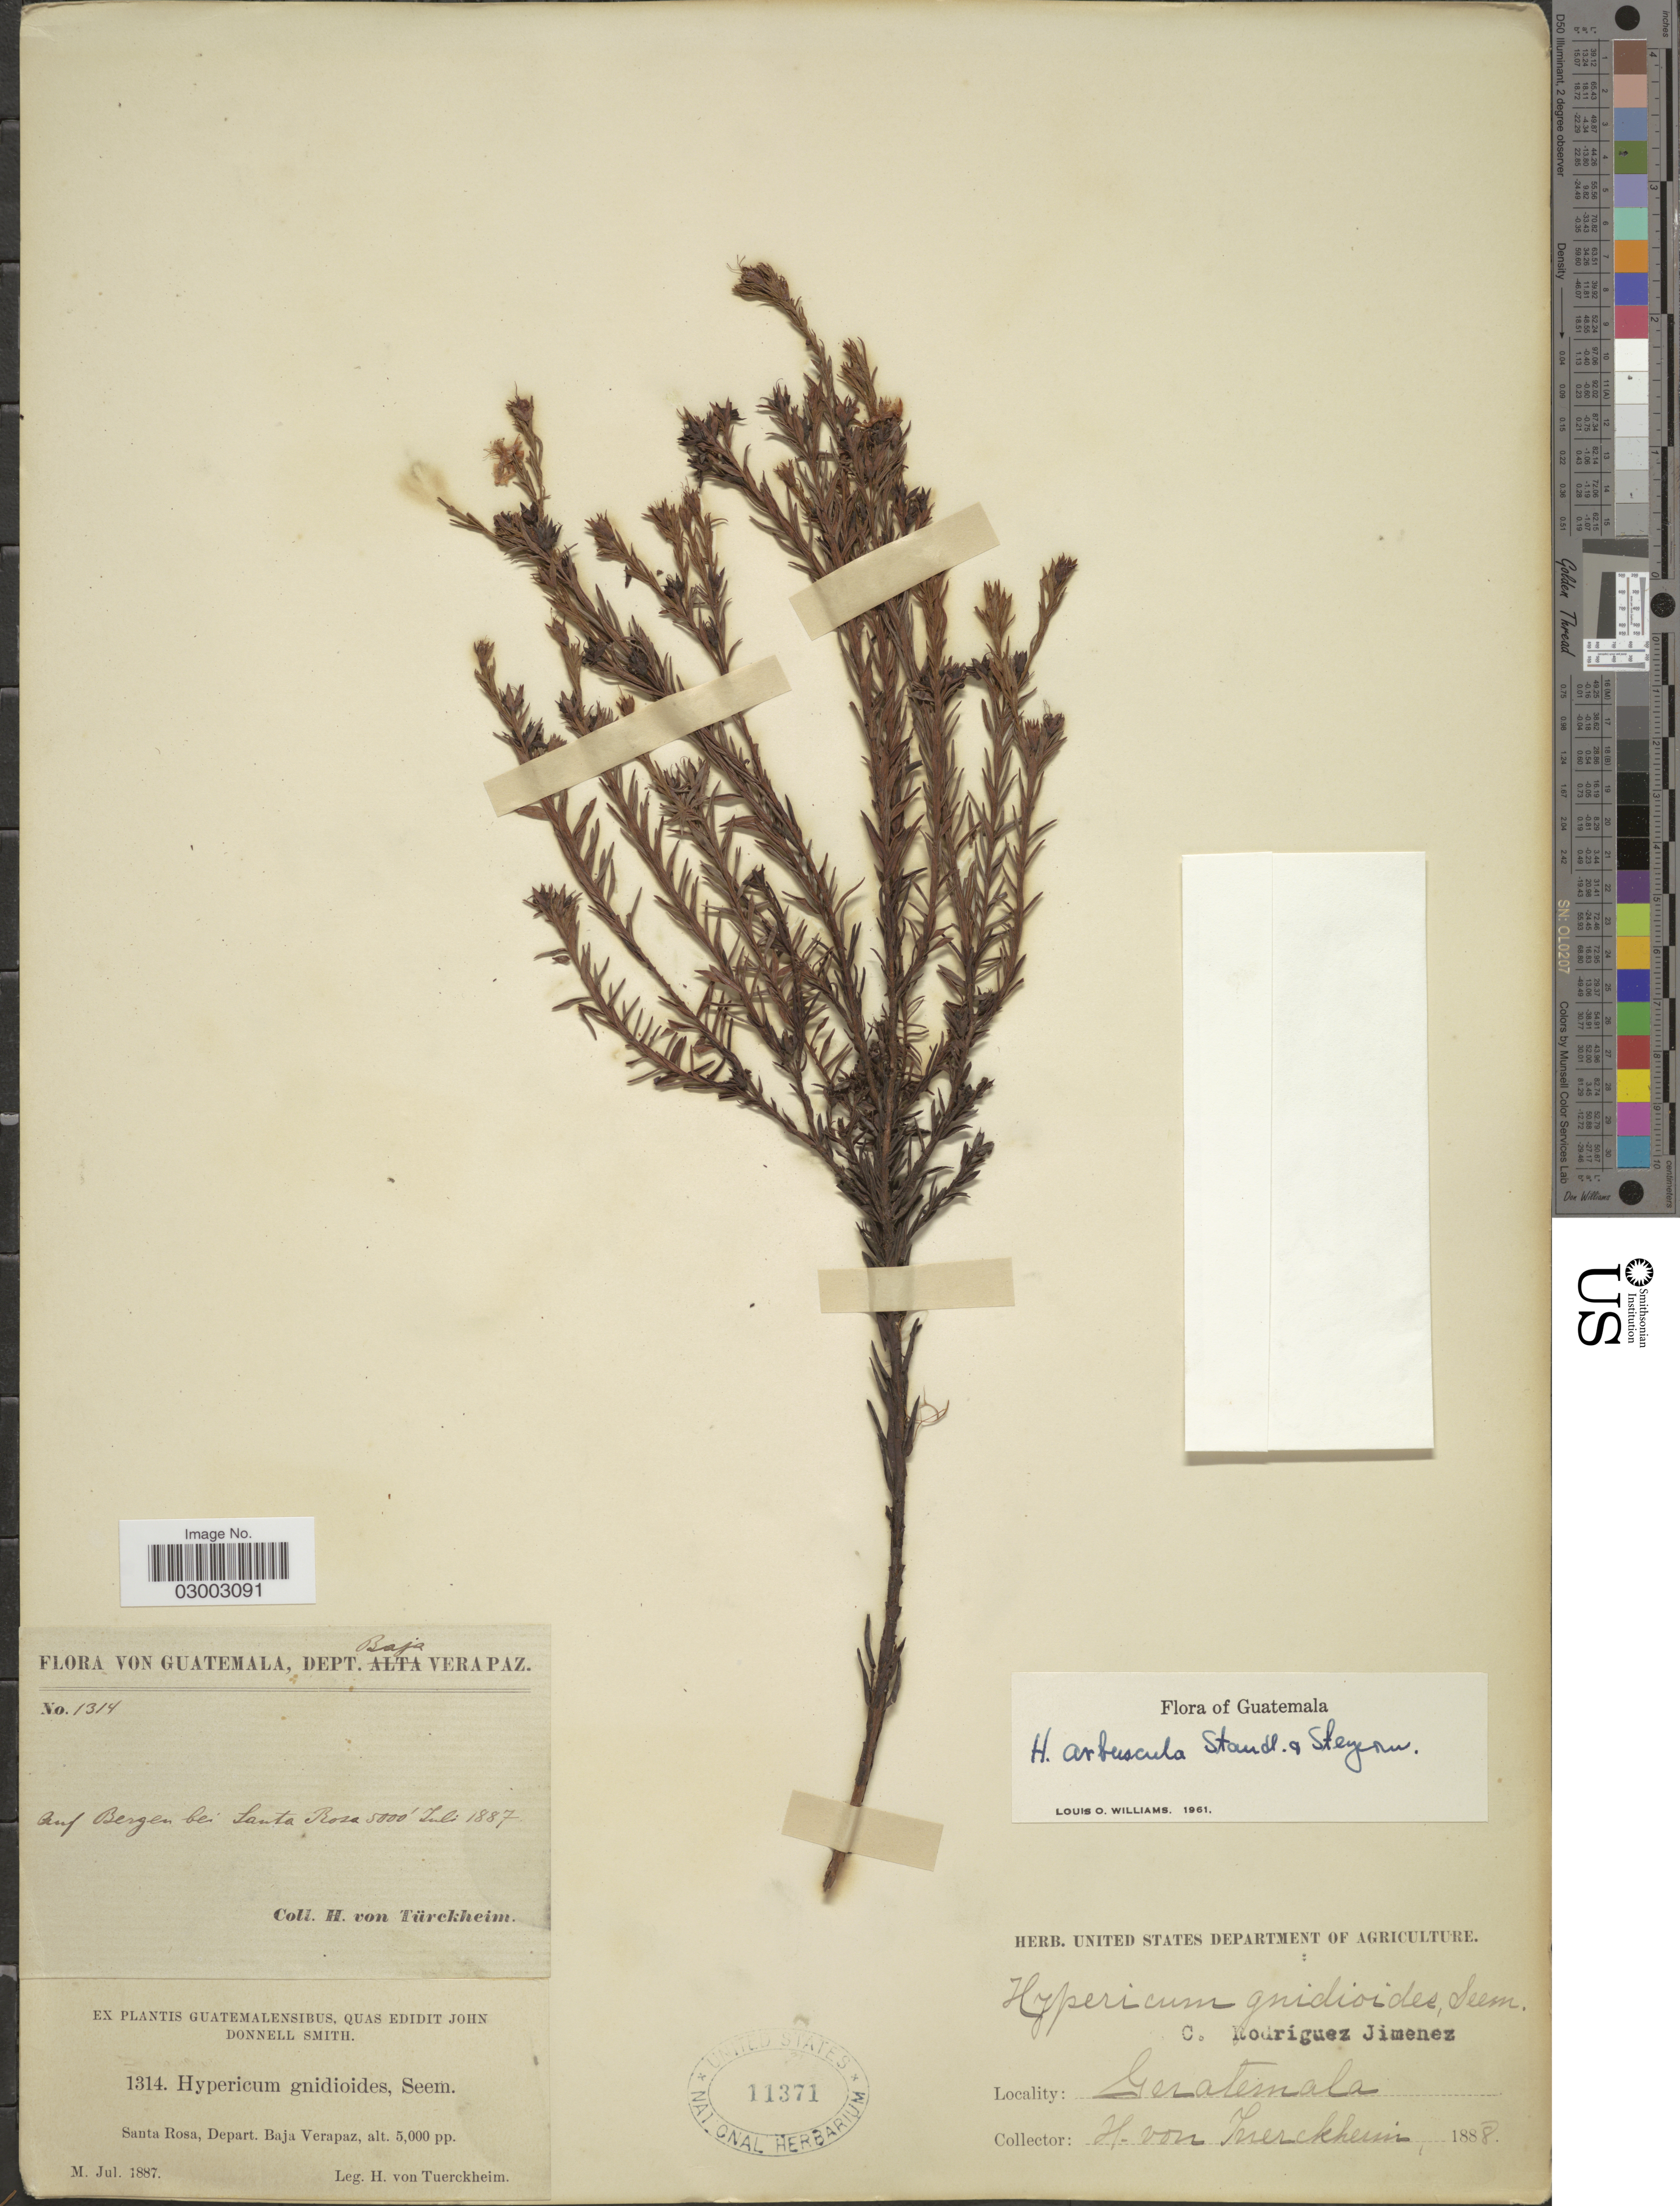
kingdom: Plantae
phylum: Tracheophyta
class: Magnoliopsida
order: Malpighiales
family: Hypericaceae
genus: Hypericum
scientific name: Hypericum arbuscula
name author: Standl. & Steyerm.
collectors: H. von Tuerckheim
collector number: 1314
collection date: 1887-07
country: Guatemala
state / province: Baja Verapaz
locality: Santa Rosa, Depart. Baja Verapaz.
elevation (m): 1524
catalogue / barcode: US 11371